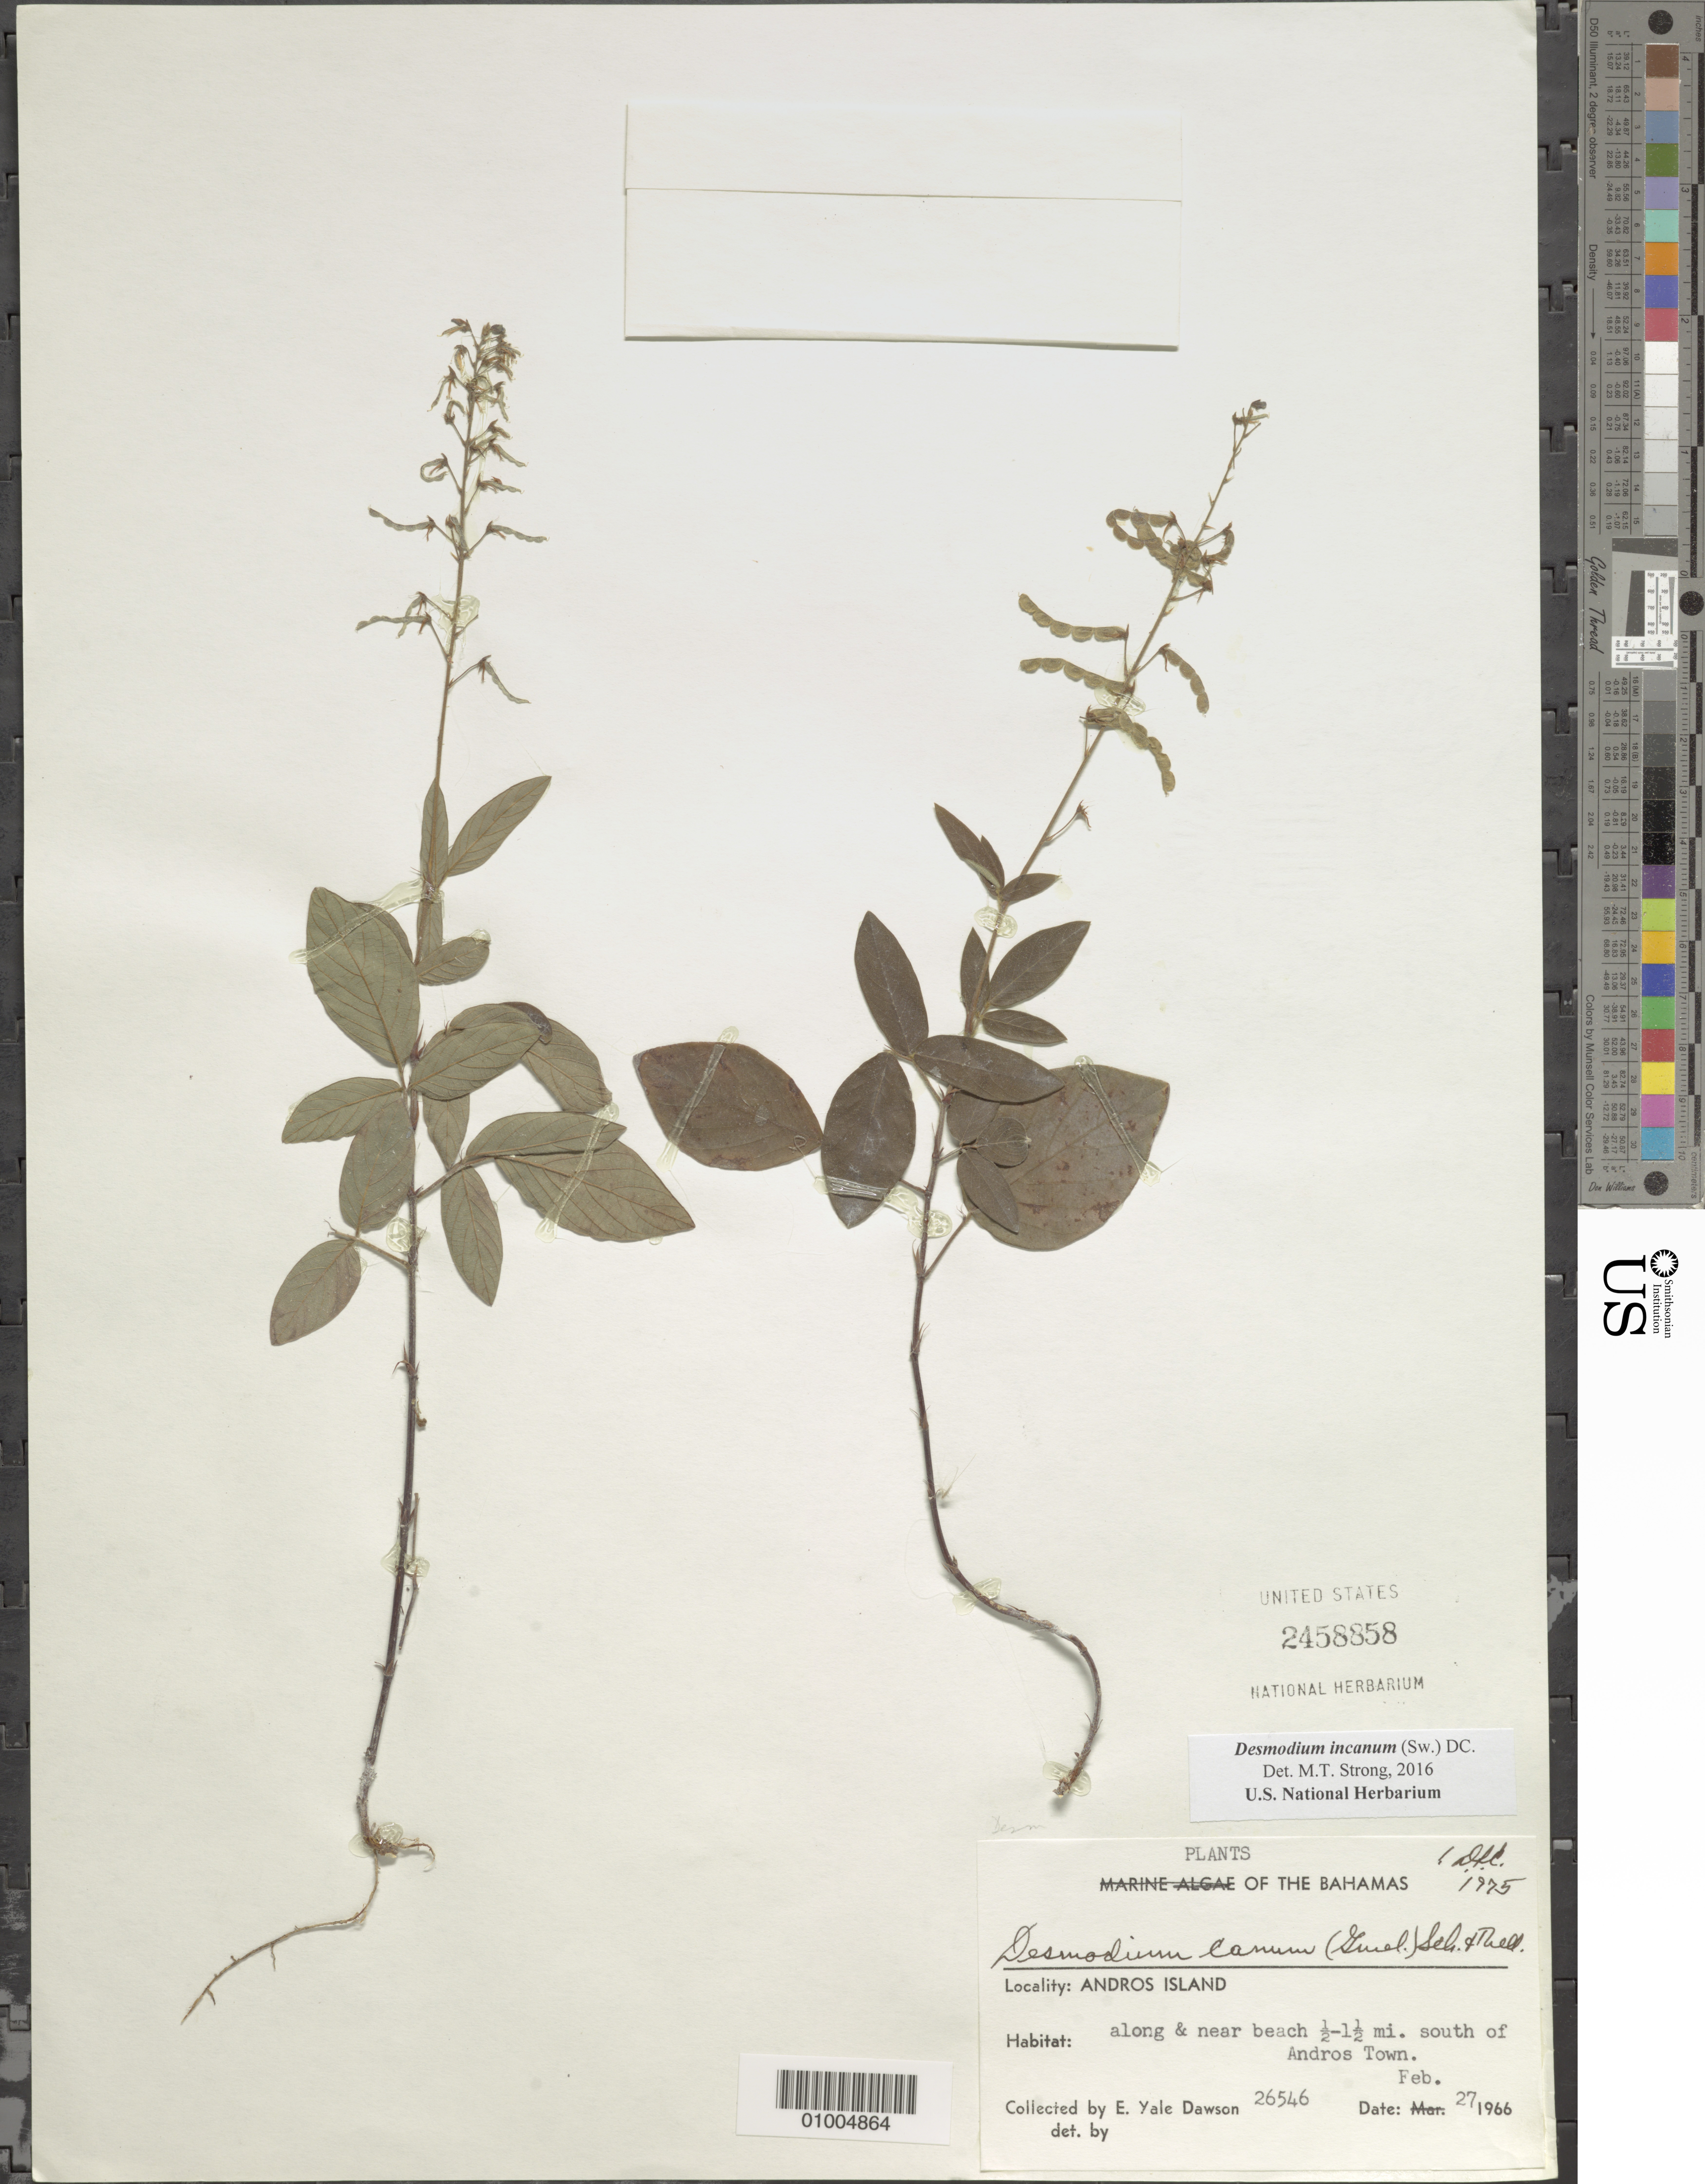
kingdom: Plantae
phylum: Tracheophyta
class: Magnoliopsida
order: Fabales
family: Fabaceae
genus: Desmodium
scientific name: Desmodium incanum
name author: (Sw.) DC.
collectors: E. Y. Dawson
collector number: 26546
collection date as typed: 27 Feb 1966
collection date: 1966-02-27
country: Bahamas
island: Andros I.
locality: Along and near beach 1/2-1 1/2mi. S of Andros Town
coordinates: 0 N, 0 E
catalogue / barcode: US 2458858